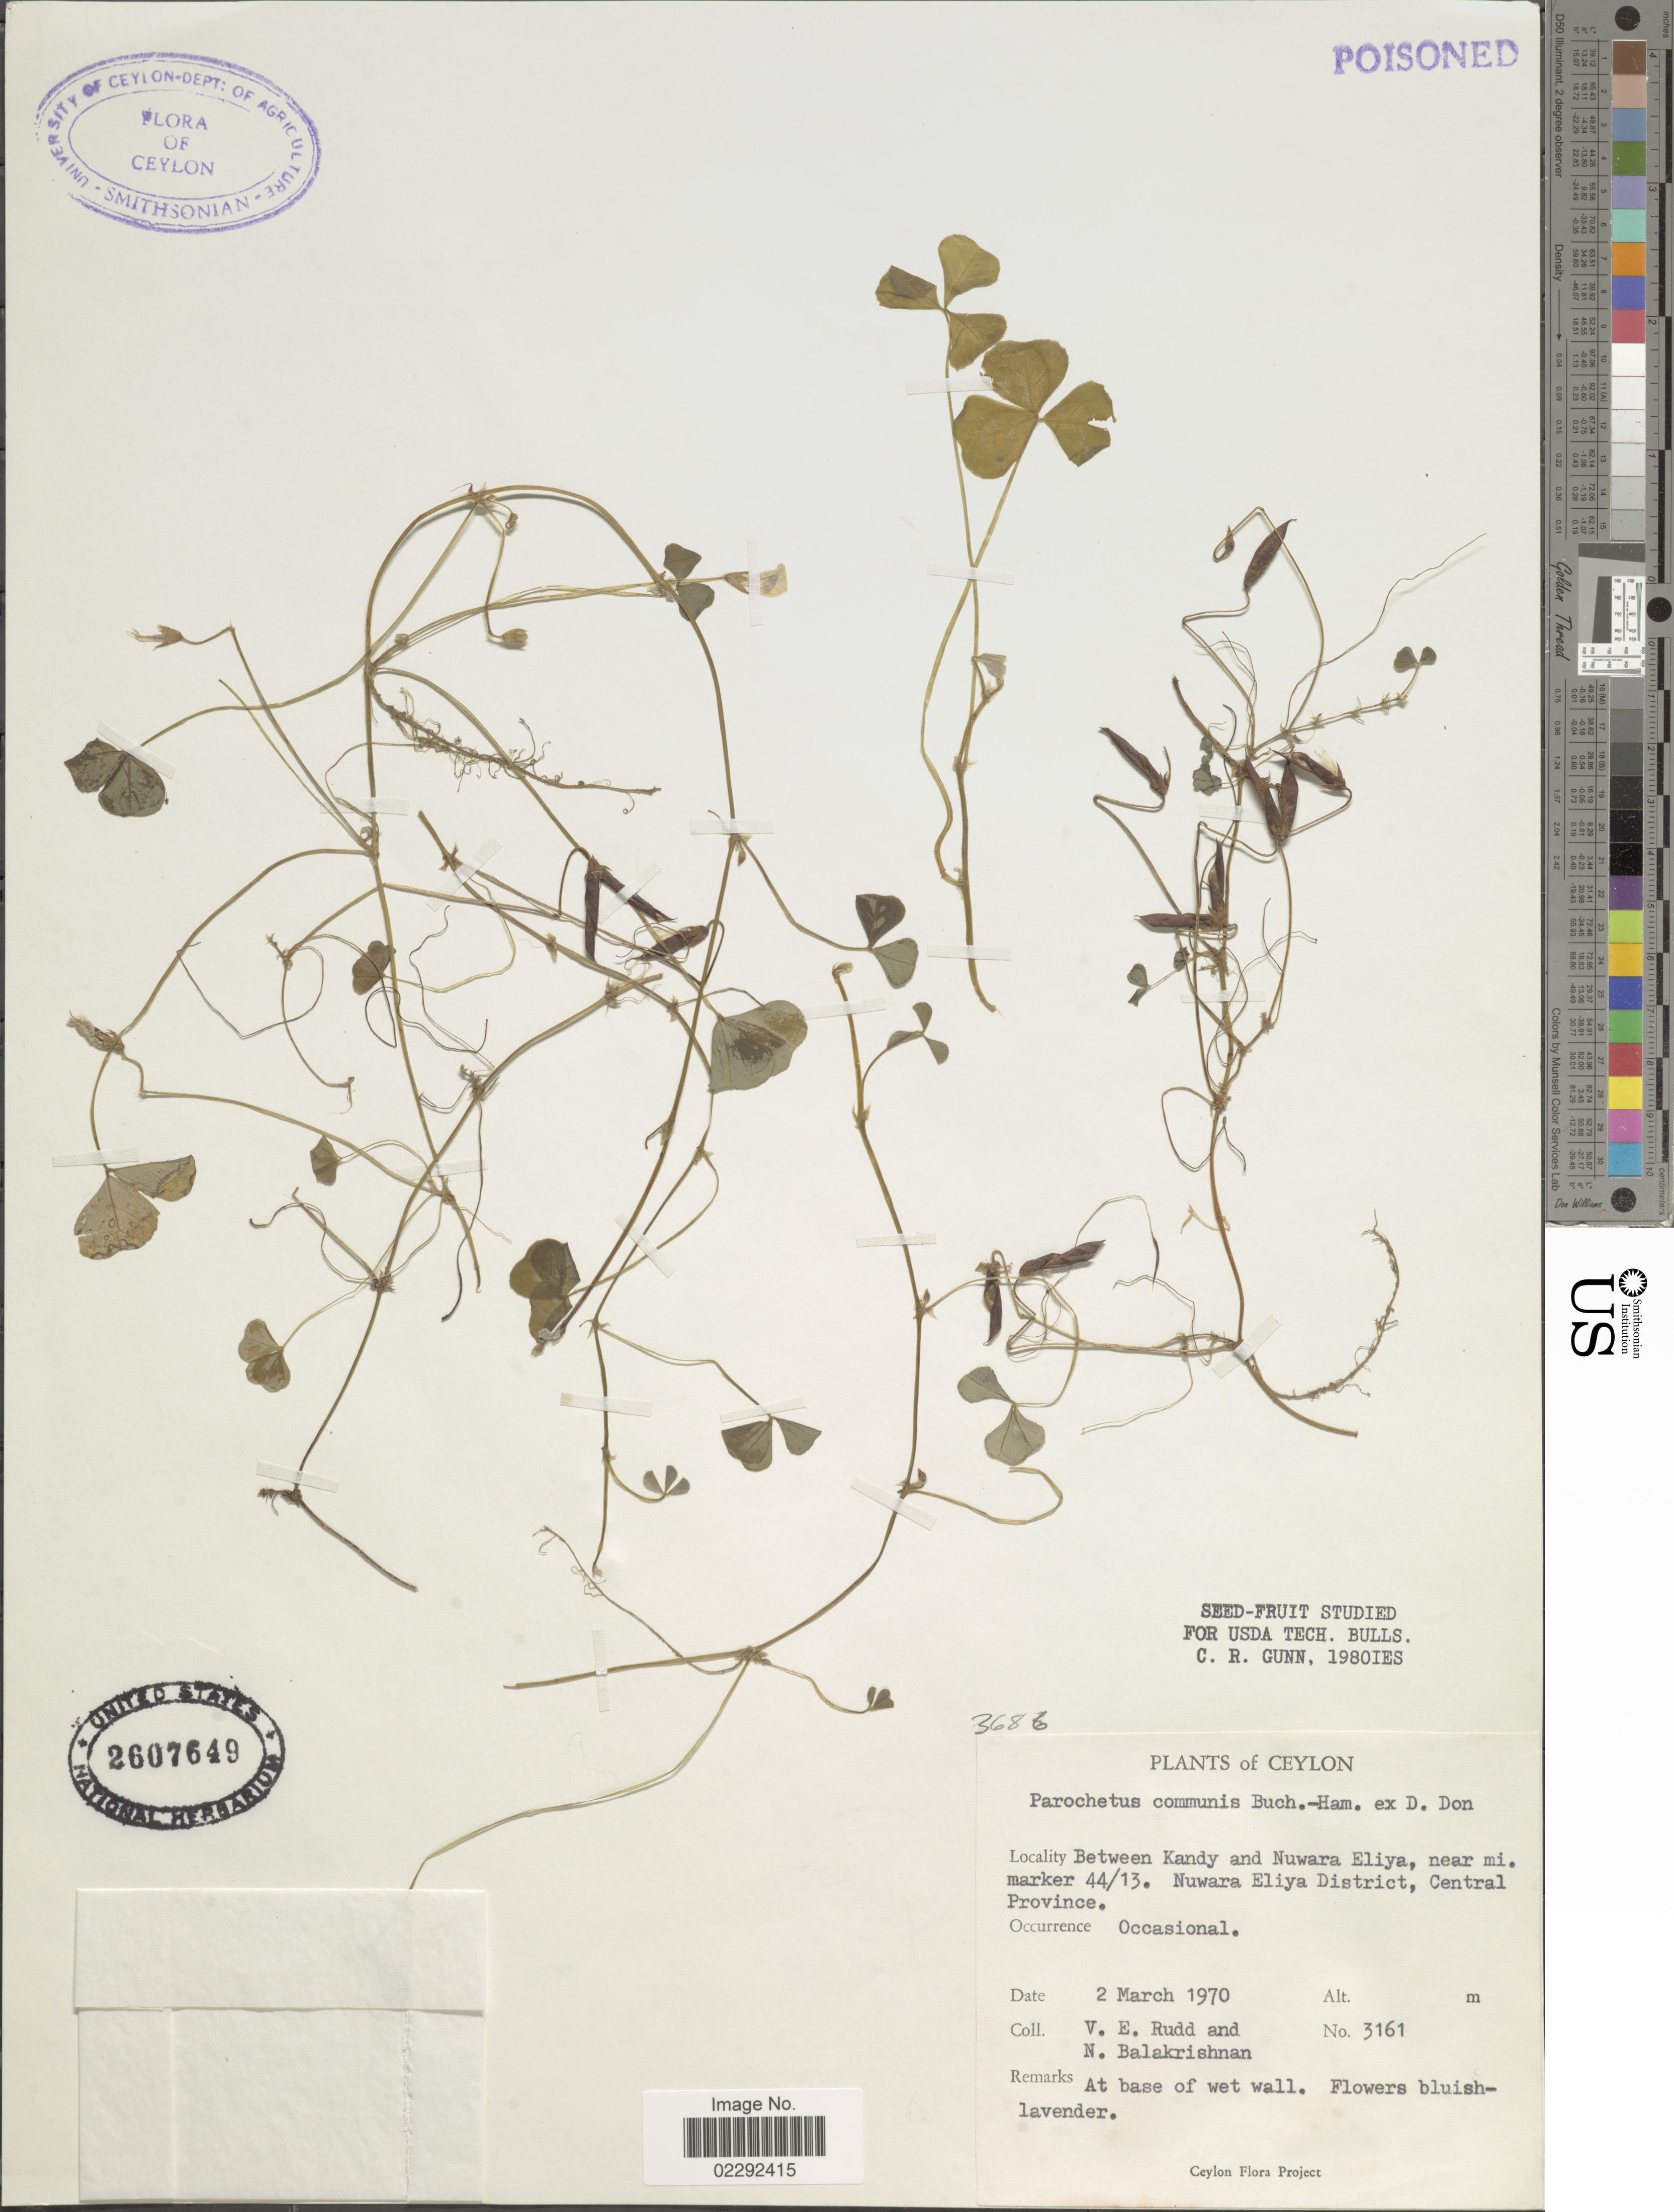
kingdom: Plantae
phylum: Tracheophyta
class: Magnoliopsida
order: Fabales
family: Fabaceae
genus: Parochetus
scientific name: Parochetus communis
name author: Buch.-Ham. ex D. Don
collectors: V. E. Rudd & N. Balakrishnan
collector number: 3161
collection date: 1970-03-02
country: Sri Lanka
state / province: Central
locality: Ceylon. Between Kandy and Nuwara Eliya, near mi. marker 44/13. Nuwara Eliya District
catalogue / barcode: US 2607649